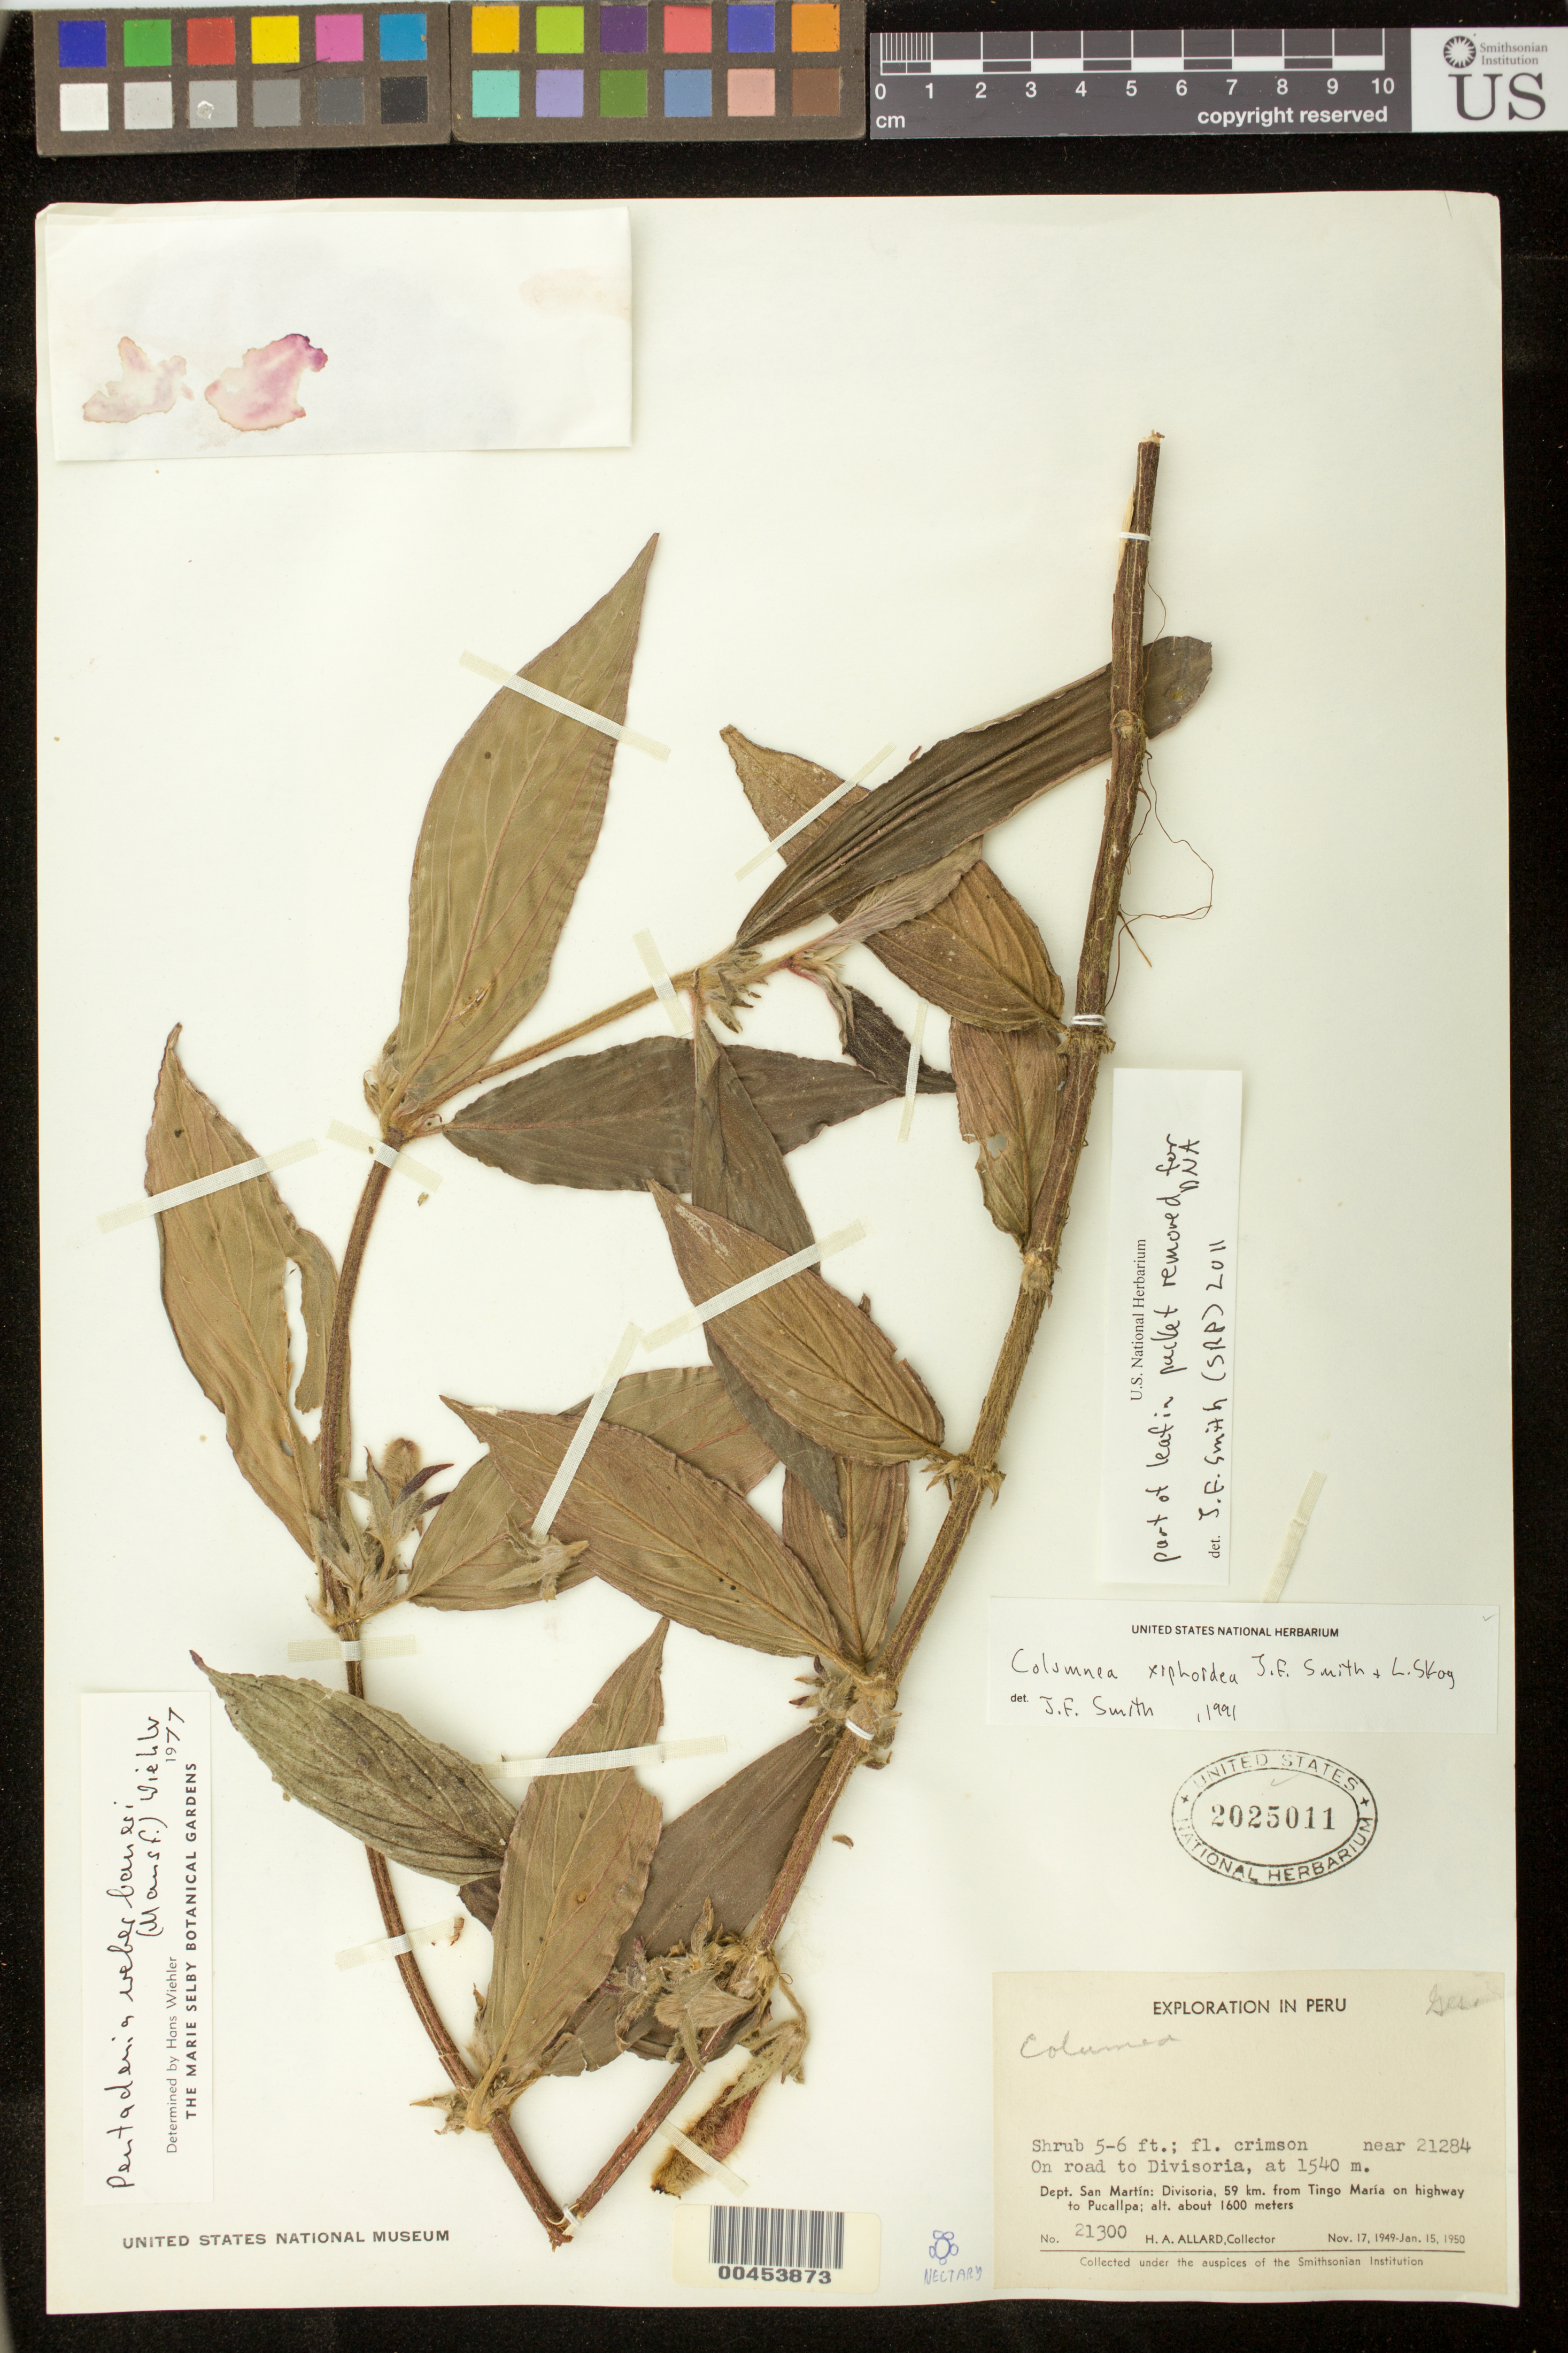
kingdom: Plantae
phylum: Tracheophyta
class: Magnoliopsida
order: Lamiales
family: Gesneriaceae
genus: Columnea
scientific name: Columnea xiphoidea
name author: J.F. Sm. & L.E. Skog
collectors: H. A. Allard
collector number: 21300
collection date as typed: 1949-50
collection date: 1949/1950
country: Peru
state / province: San Martín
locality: Divisoria, from Tingo Maria to Pucallpa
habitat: on road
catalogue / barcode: US 2025011